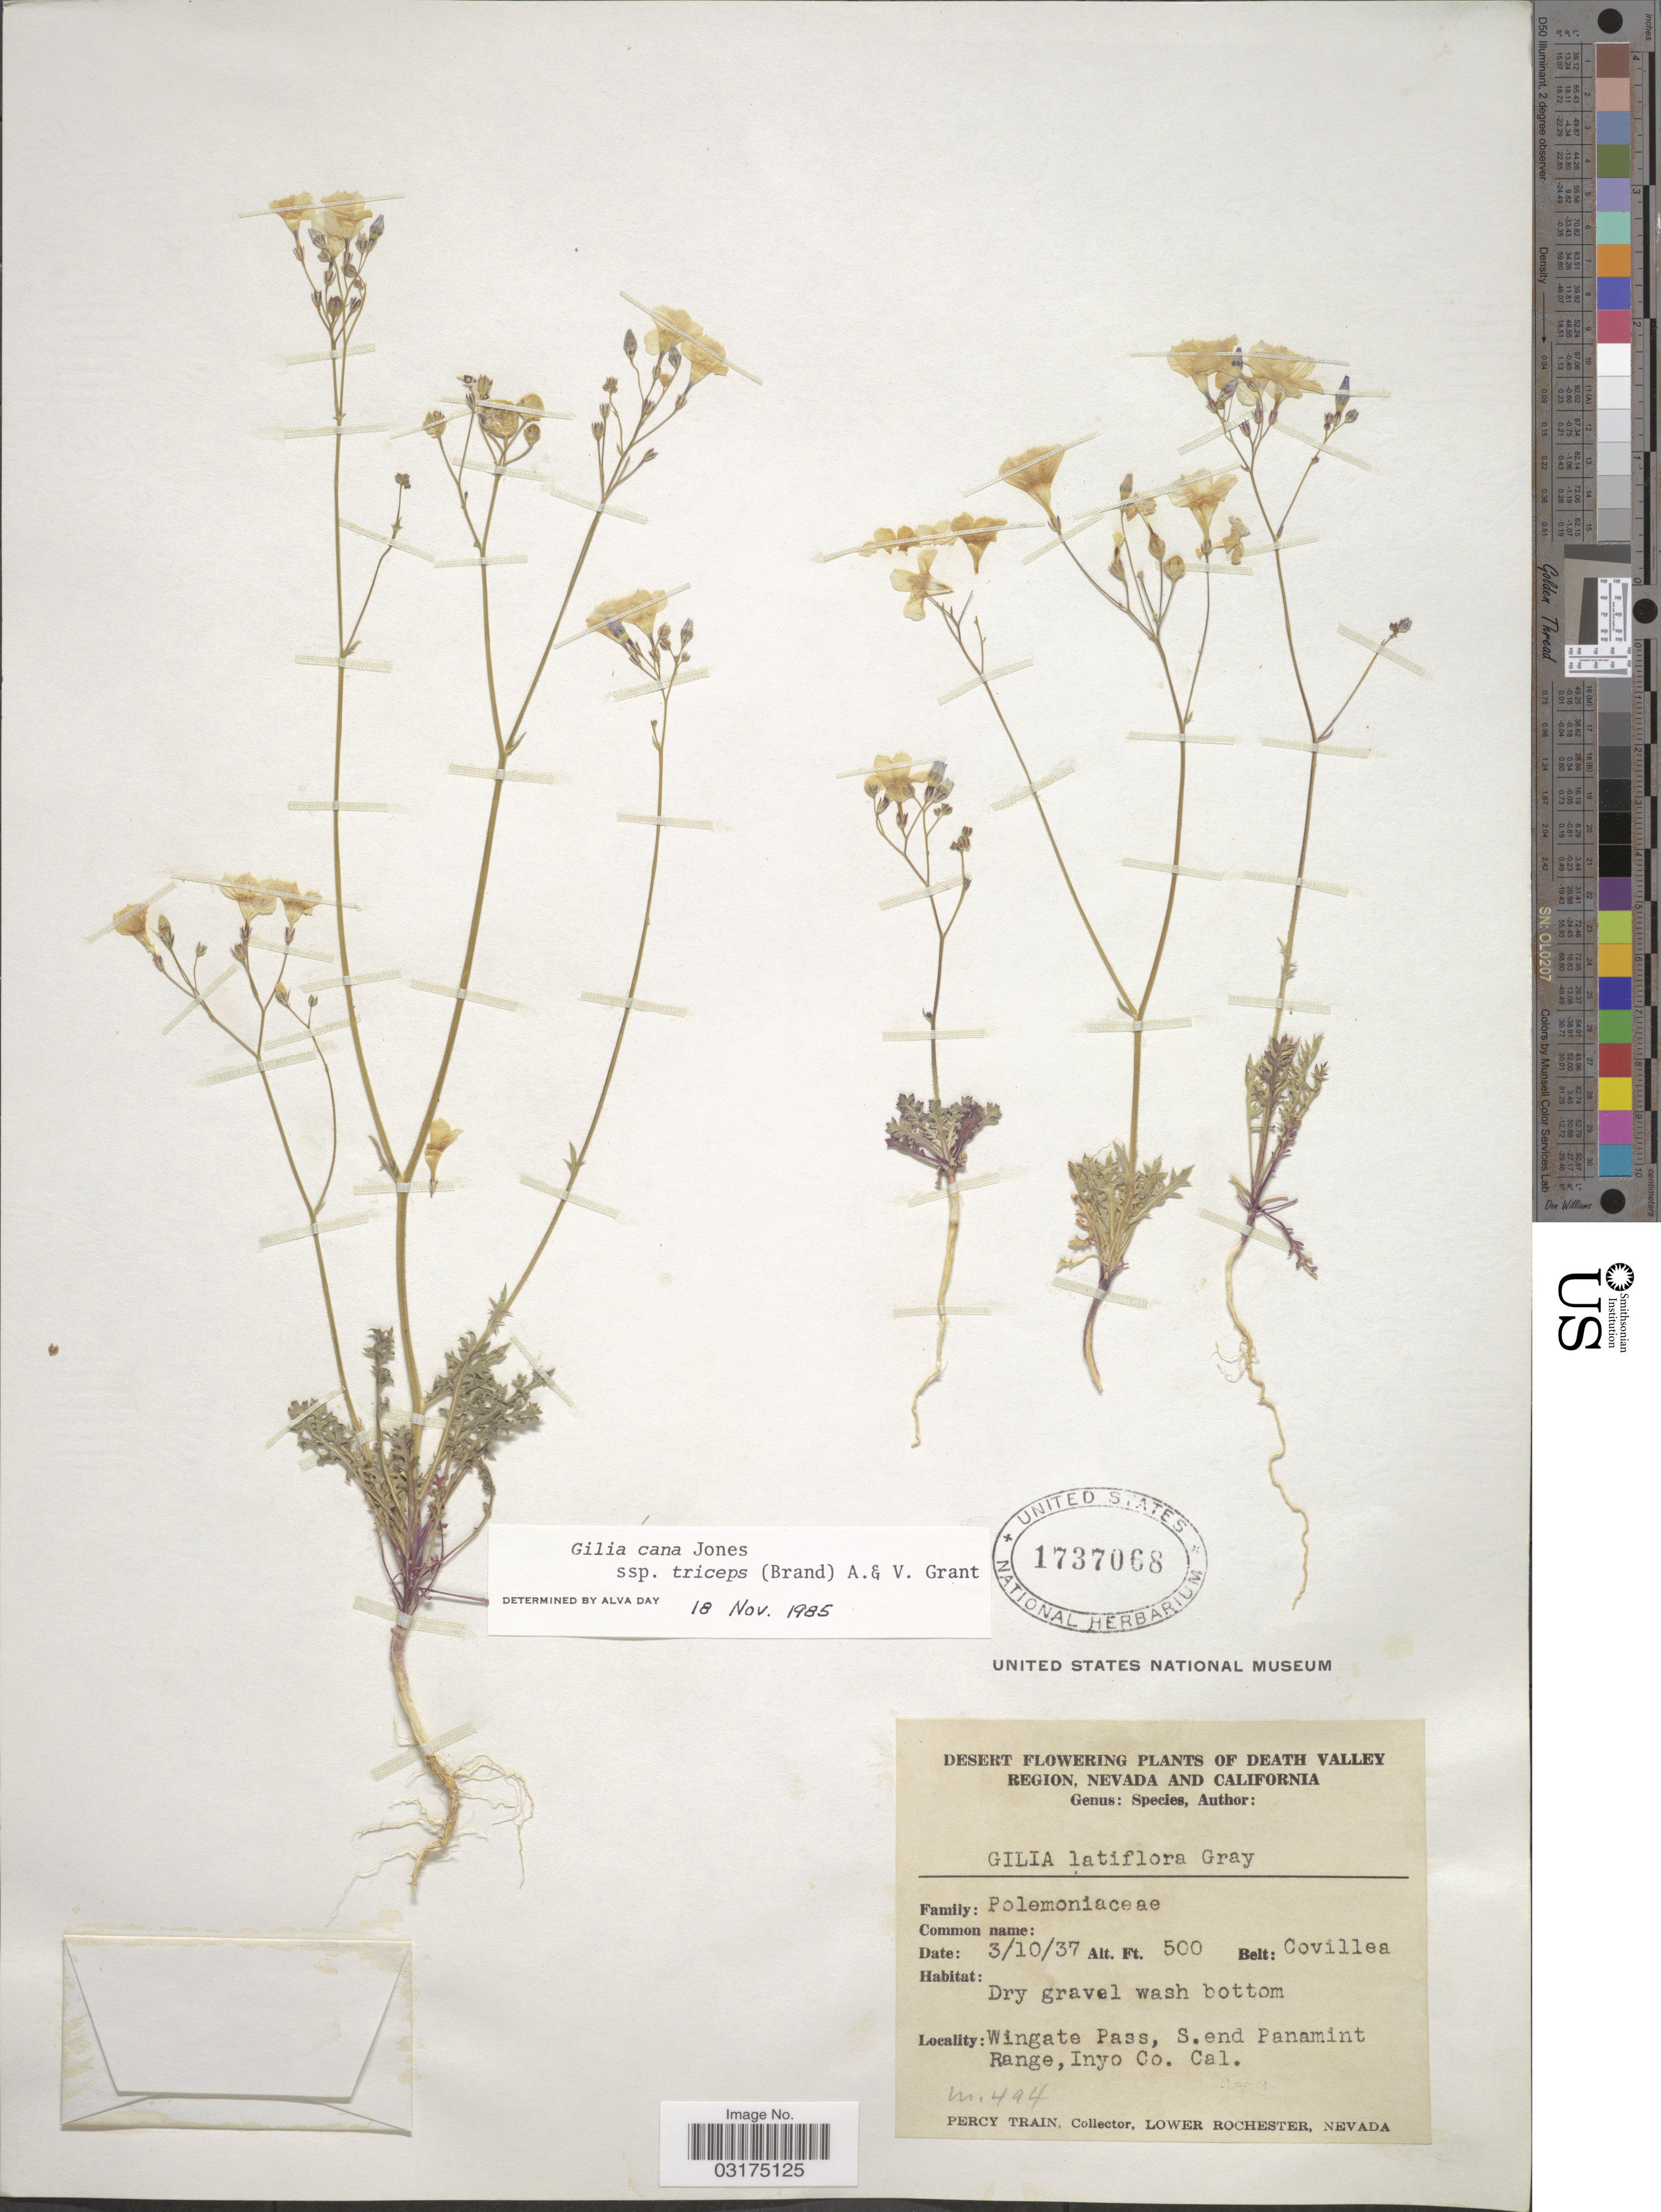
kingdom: Plantae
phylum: Tracheophyta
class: Magnoliopsida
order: Ericales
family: Polemoniaceae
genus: Gilia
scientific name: Gilia cana subsp. triceps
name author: (Brand) A.D. Grant & V.E. Grant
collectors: P. Train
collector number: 494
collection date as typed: Transcribed d/m/y: 10/3/37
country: United States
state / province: California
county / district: Inyo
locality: Death Valley Region, Wingata Pass, S. end Panamint Range, Inyo Co.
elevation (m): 152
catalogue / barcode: US 1737068